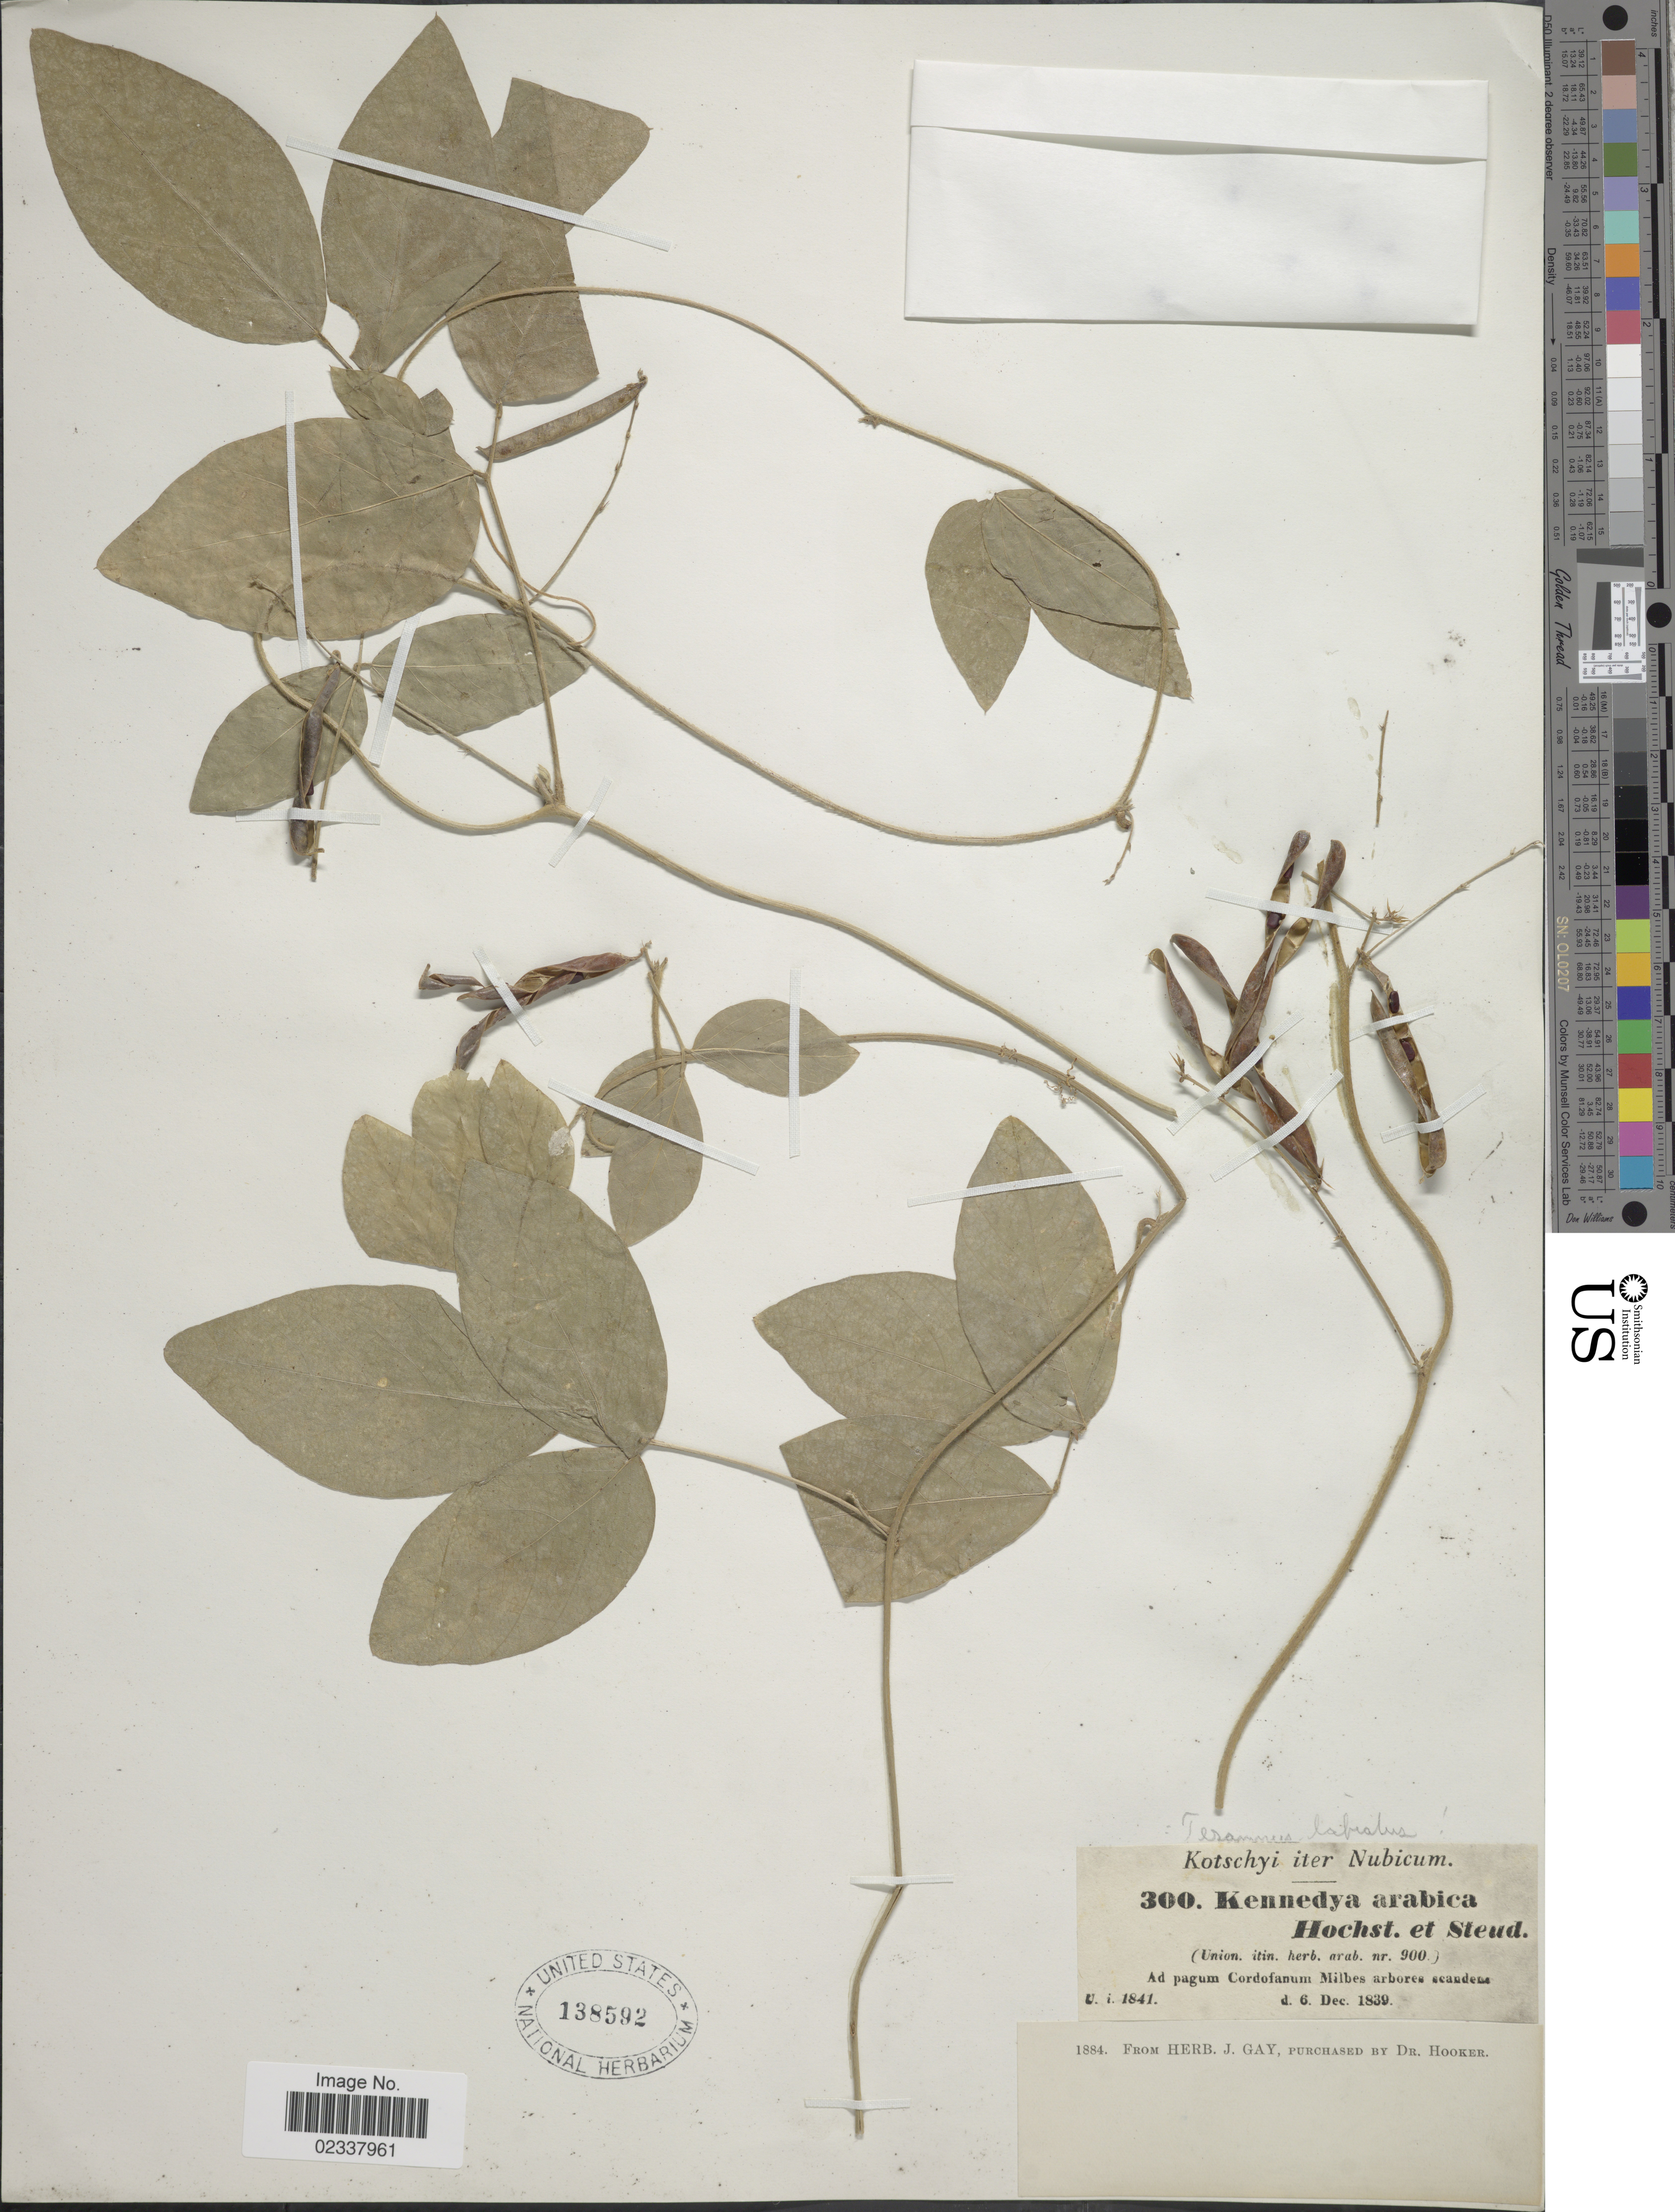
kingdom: Plantae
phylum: Tracheophyta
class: Magnoliopsida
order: Fabales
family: Fabaceae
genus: Teramnus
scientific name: Teramnus labialis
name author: (L. f.) Spreng.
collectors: -. Kotschyi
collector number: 300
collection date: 1839-12-06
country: Sudan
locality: Ad pagum Cordofanum Milbes arbores scandens, iter Nubicum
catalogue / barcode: US 138592